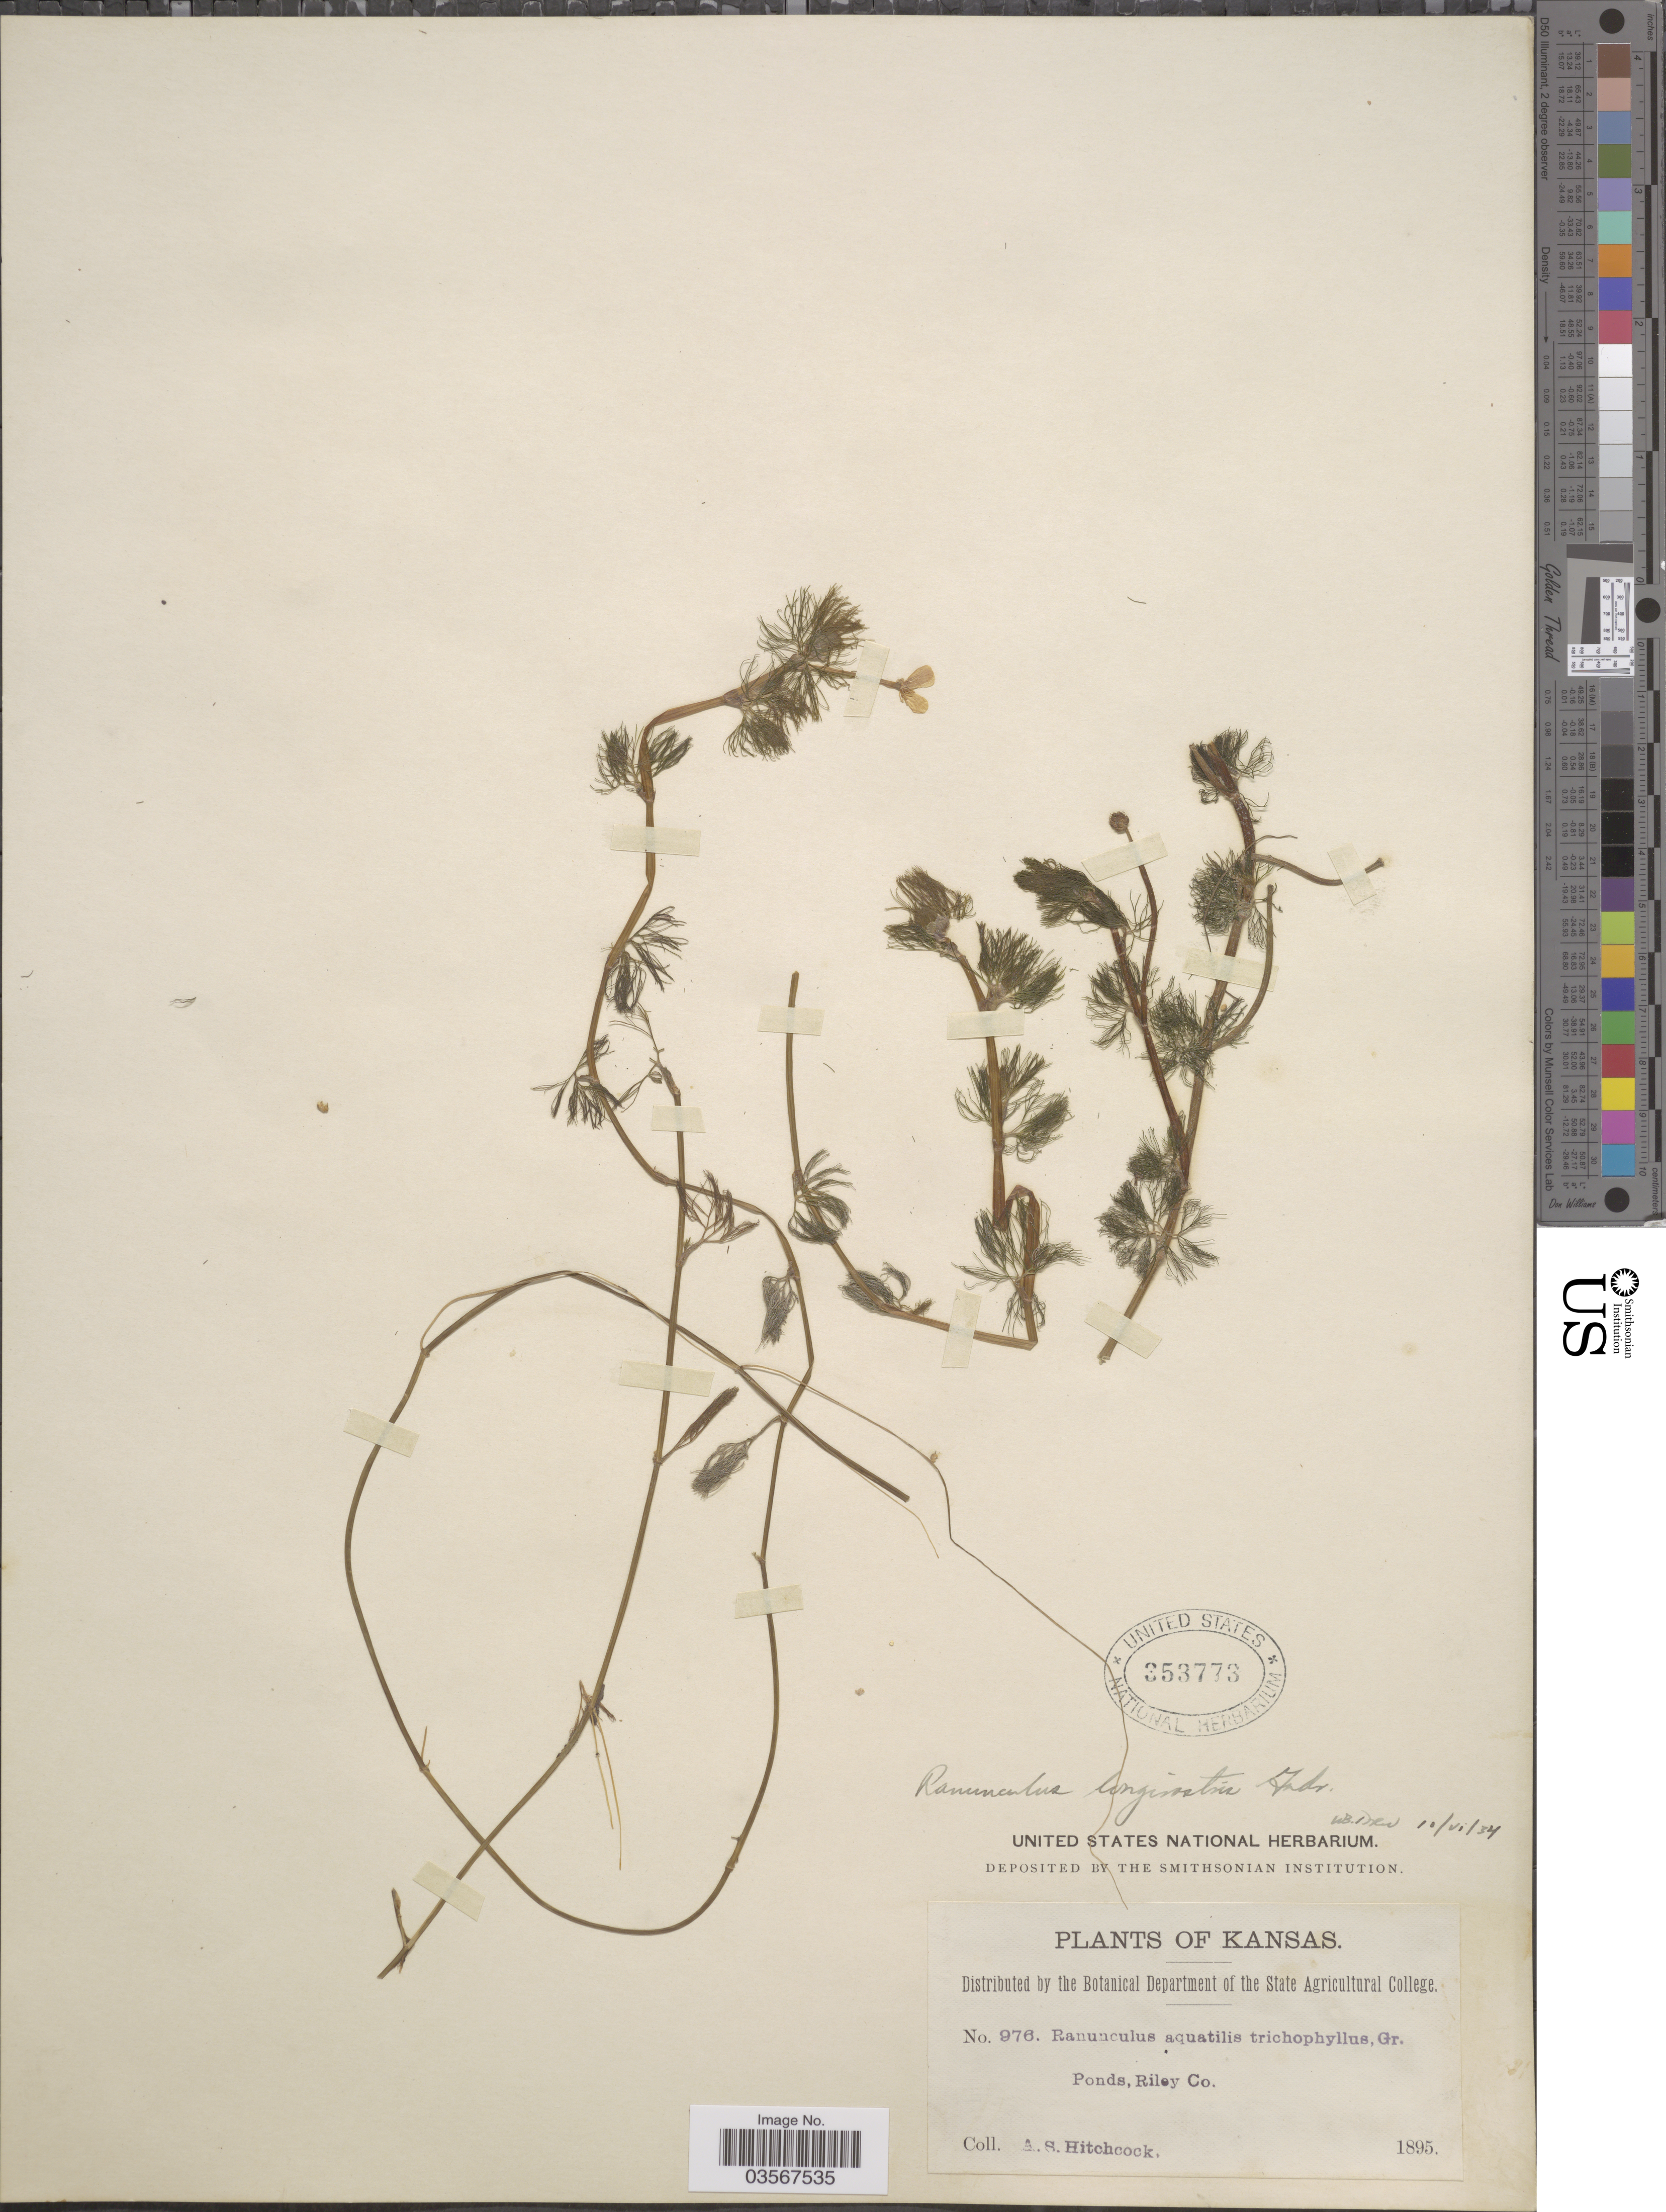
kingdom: Plantae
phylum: Tracheophyta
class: Magnoliopsida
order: Ranunculales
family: Ranunculaceae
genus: Ranunculus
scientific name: Ranunculus longirostris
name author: Godr.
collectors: A. S. Hitchcock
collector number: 976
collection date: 1895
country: United States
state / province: Kansas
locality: Ponds, Riley Co.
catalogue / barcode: US 353773